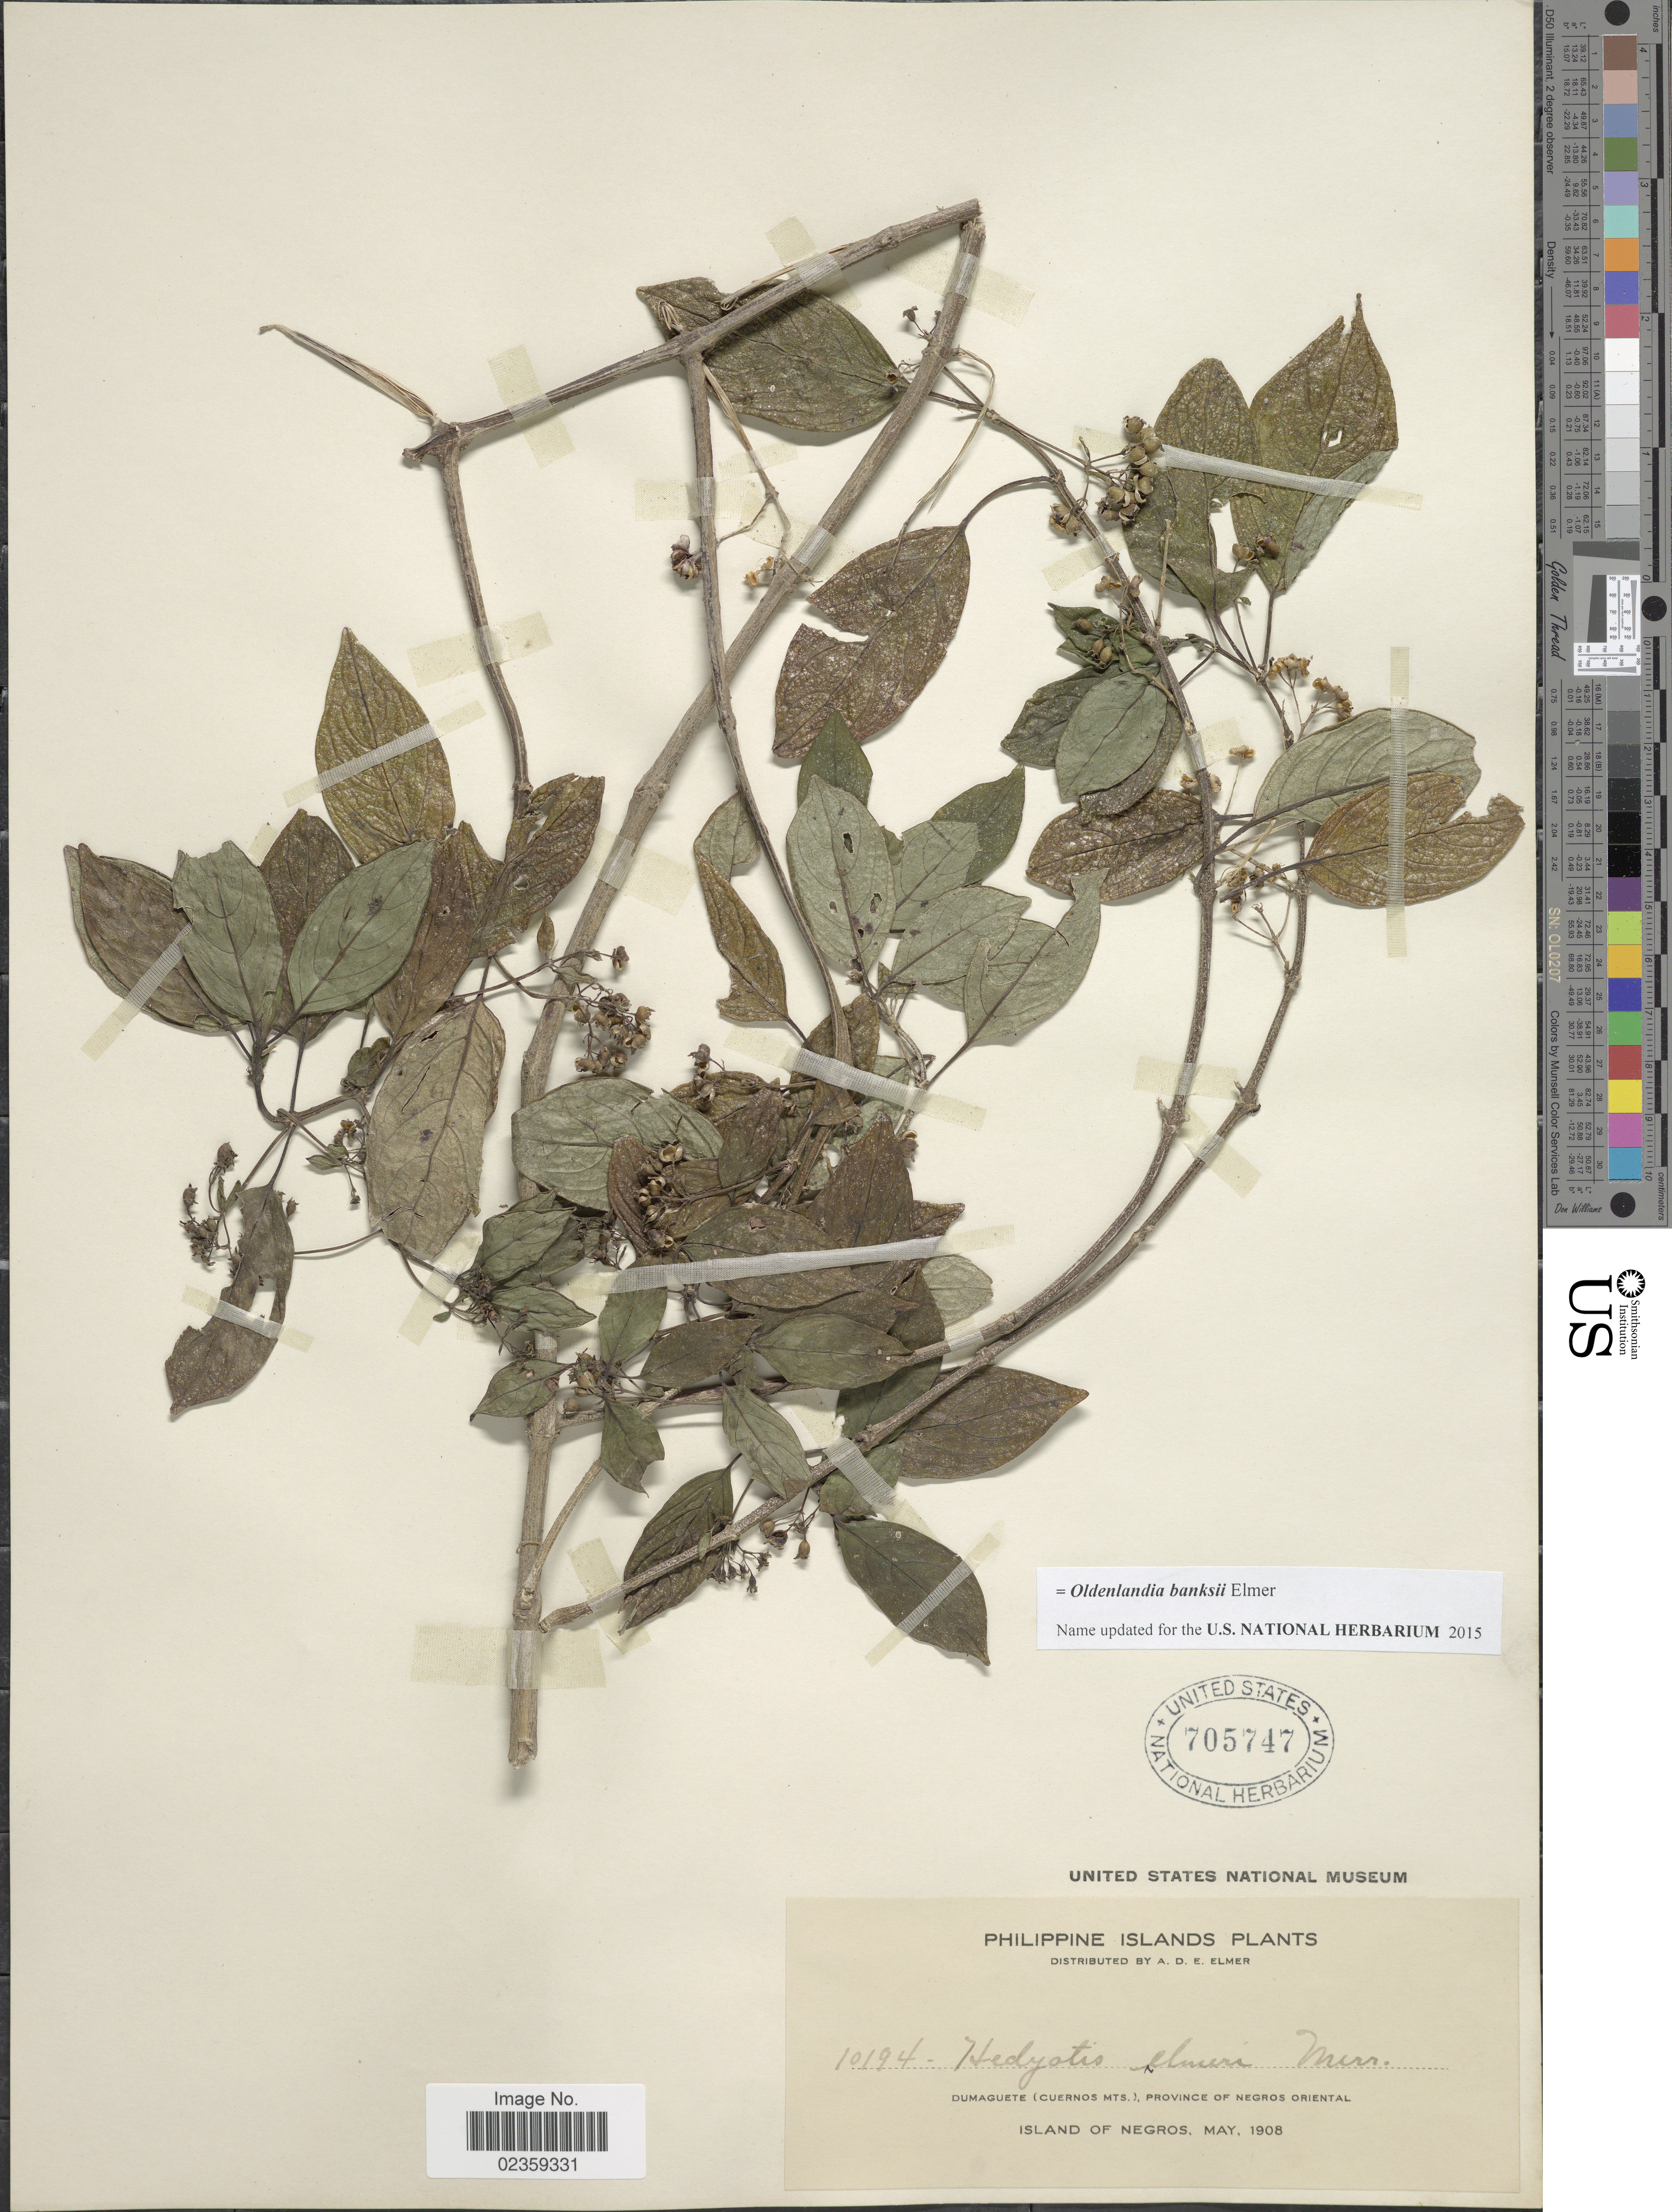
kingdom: Plantae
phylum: Tracheophyta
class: Magnoliopsida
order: Gentianales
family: Rubiaceae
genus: Oldenlandia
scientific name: Oldenlandia banksii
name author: Elmer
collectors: A. D. E. Elmer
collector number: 10194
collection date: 1908-05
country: Philippines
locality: Philippine Islands. Dumaguete (Cuernos Mts.), Province of Negros Oriental. Island of Negros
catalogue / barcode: US 705747